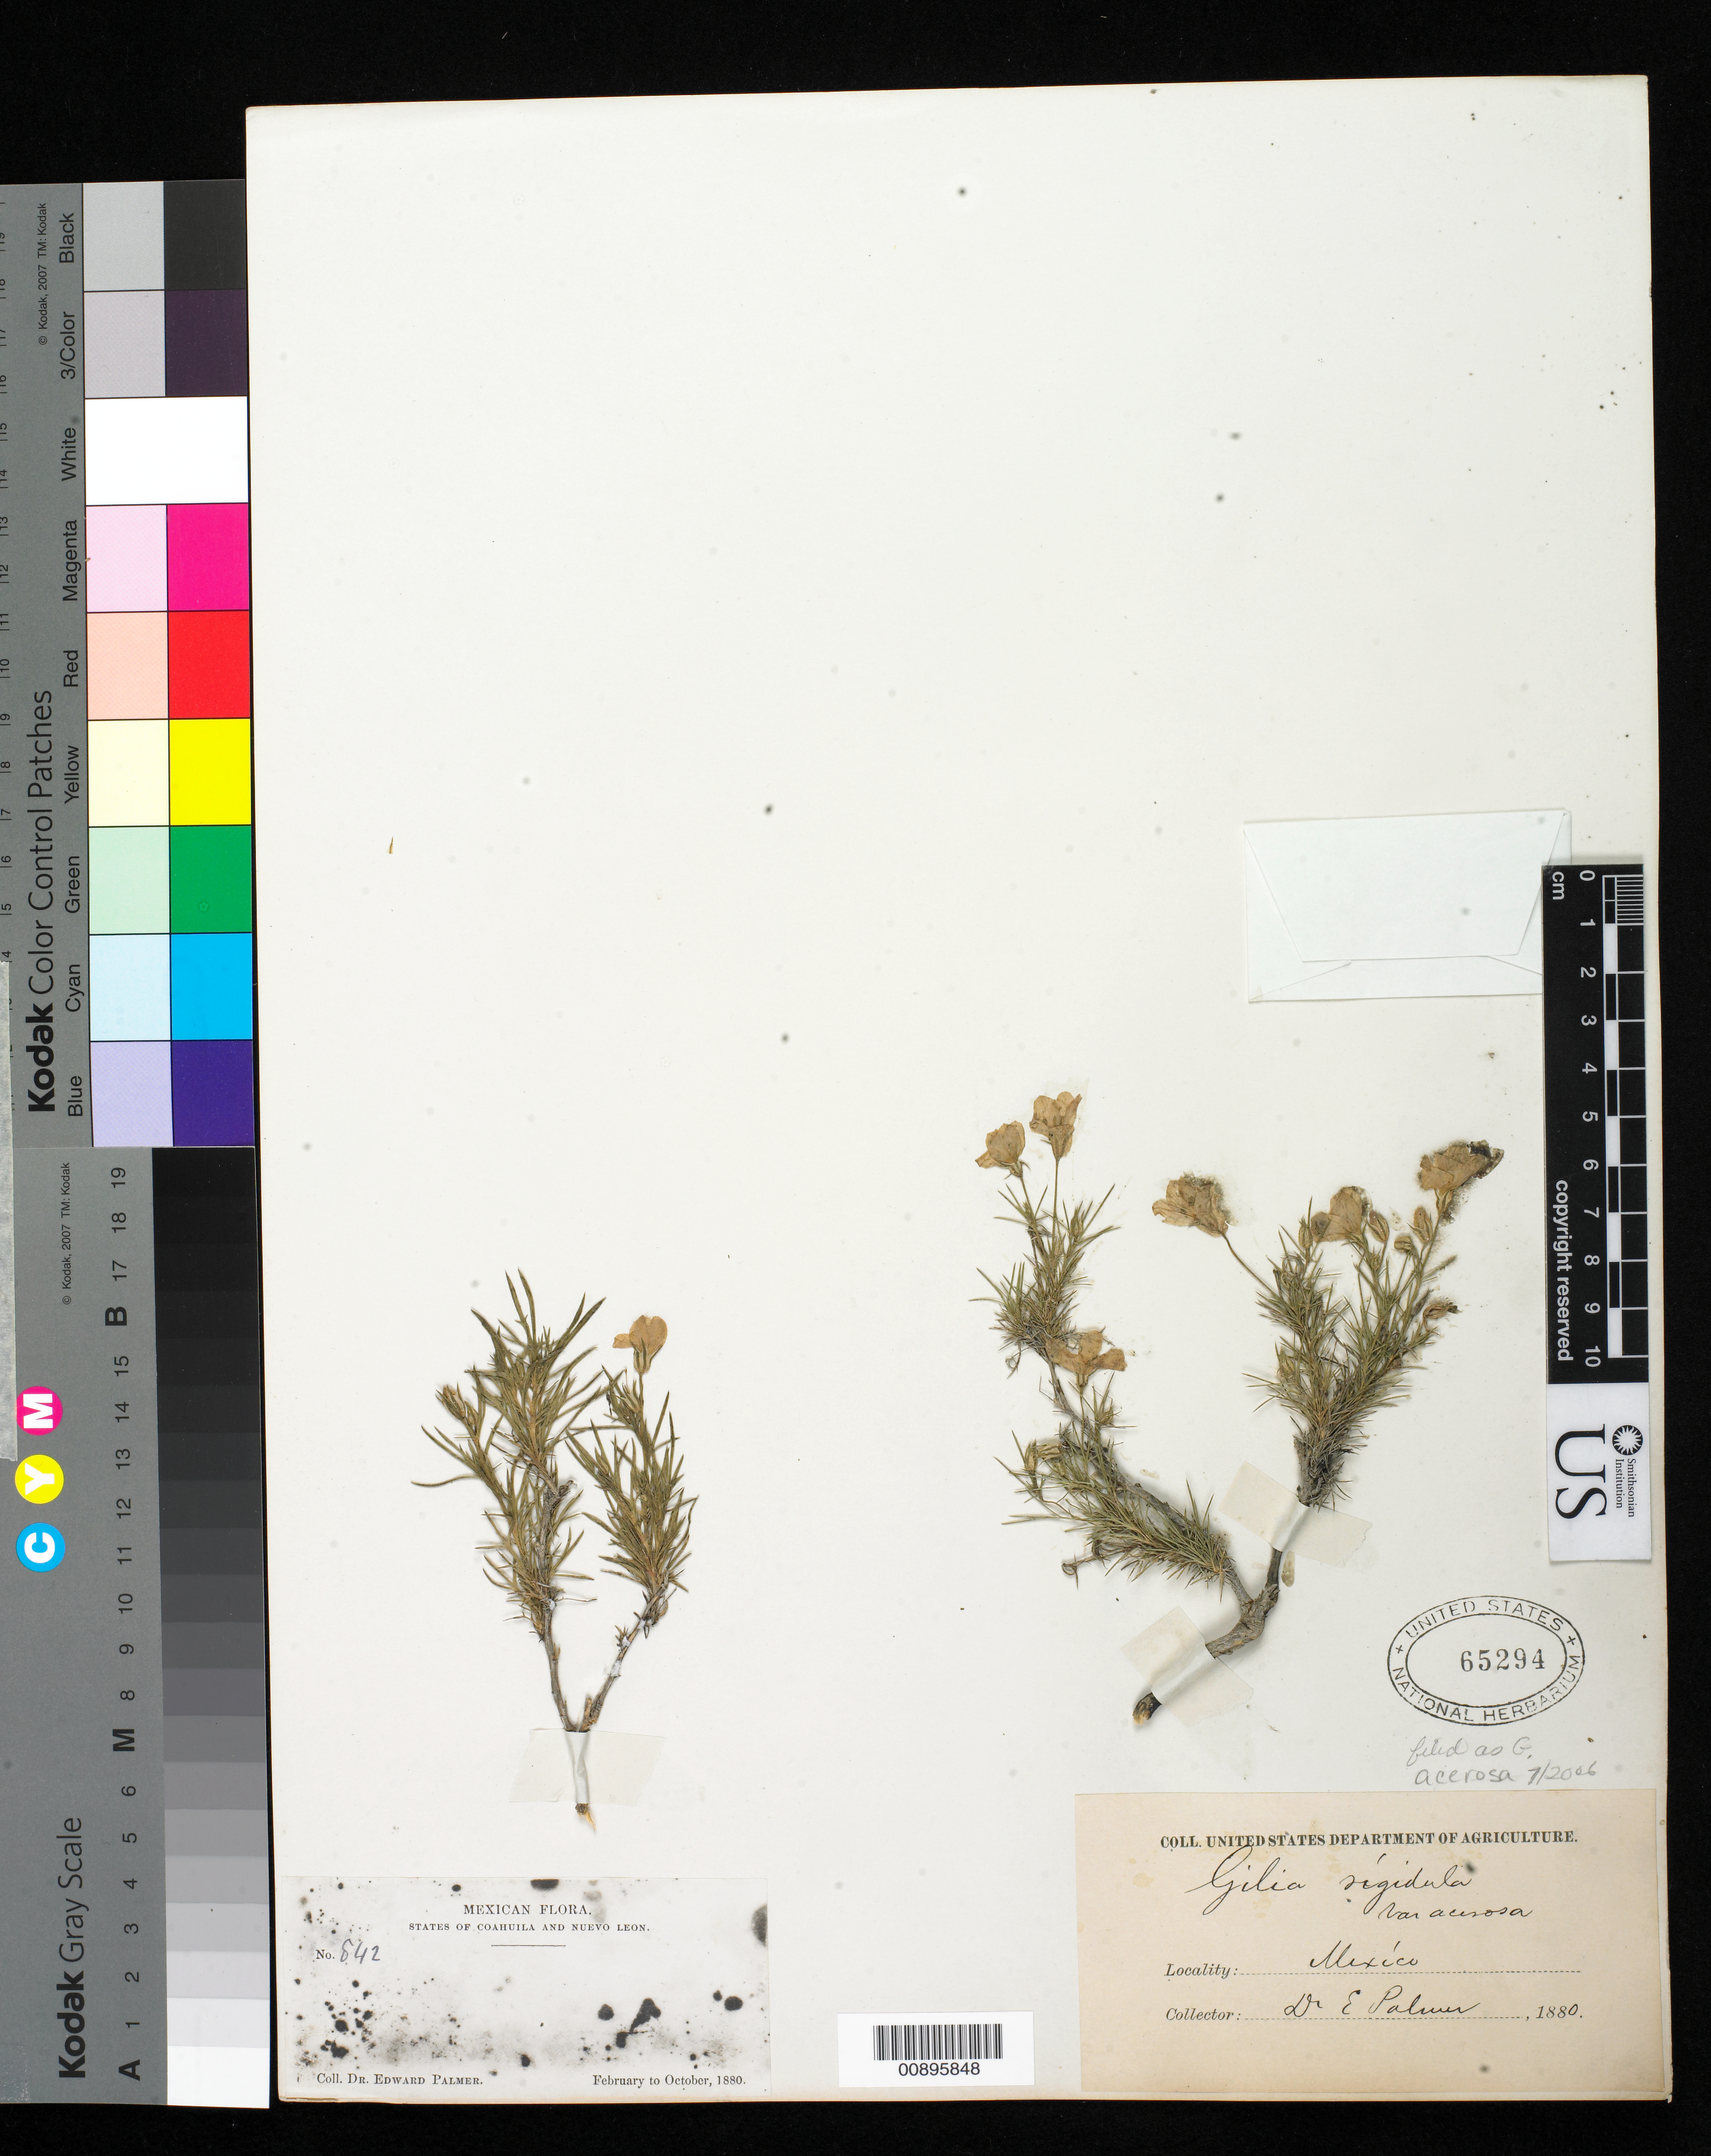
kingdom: Plantae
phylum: Tracheophyta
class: Magnoliopsida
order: Ericales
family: Polemoniaceae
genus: Giliastrum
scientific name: Giliastrum acerosum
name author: (A. Gray) Rydb.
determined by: Strong, Mark T., (BOT), Smithsonian Institution - National Museum of Natural History (UNITED STATES)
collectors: E. Palmer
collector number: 842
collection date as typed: Feb 1880 to -- Oct 1880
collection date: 1880-02/1880-10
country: Mexico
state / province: Coahuila / Nuevo León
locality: States of Coahuila and Nuevo León.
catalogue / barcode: US 65294